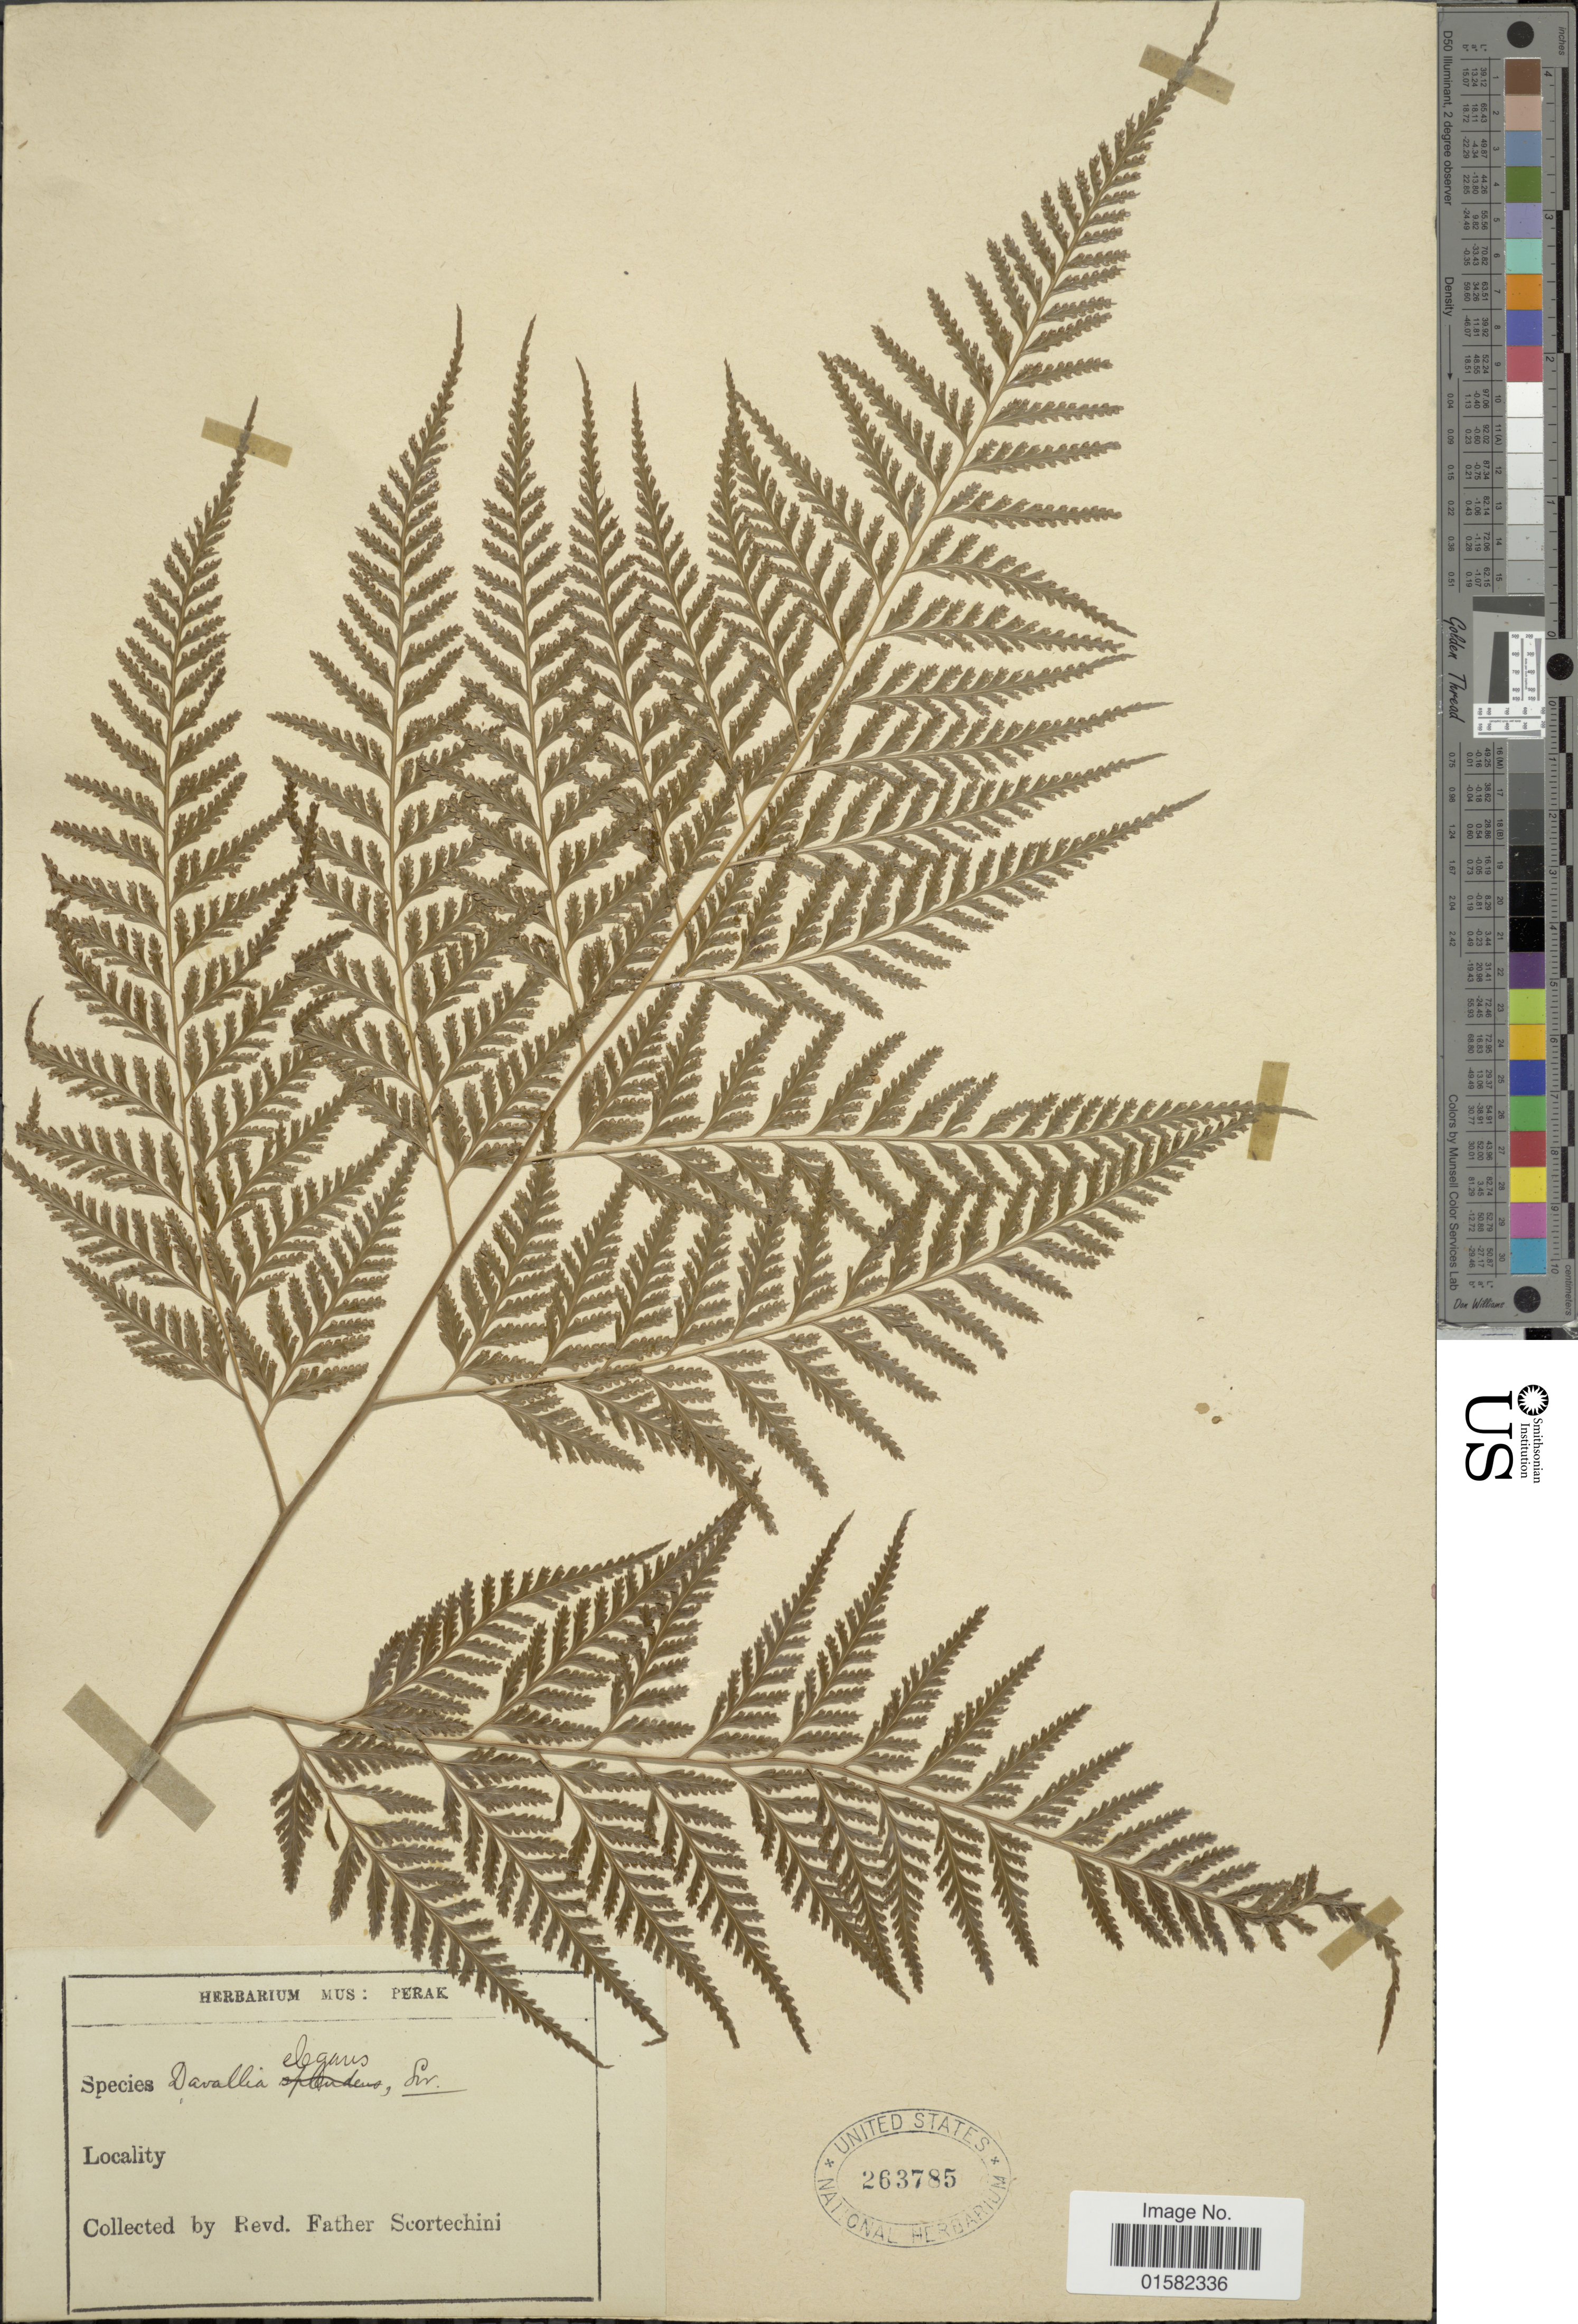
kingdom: Plantae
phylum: Tracheophyta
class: Polypodiopsida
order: Polypodiales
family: Davalliaceae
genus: Wibelia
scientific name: Wibelia denticulata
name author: (Burm. f.) M. Kato & Tsutsumi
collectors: Fr. Scortechini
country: Malaysia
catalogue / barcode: US 263785